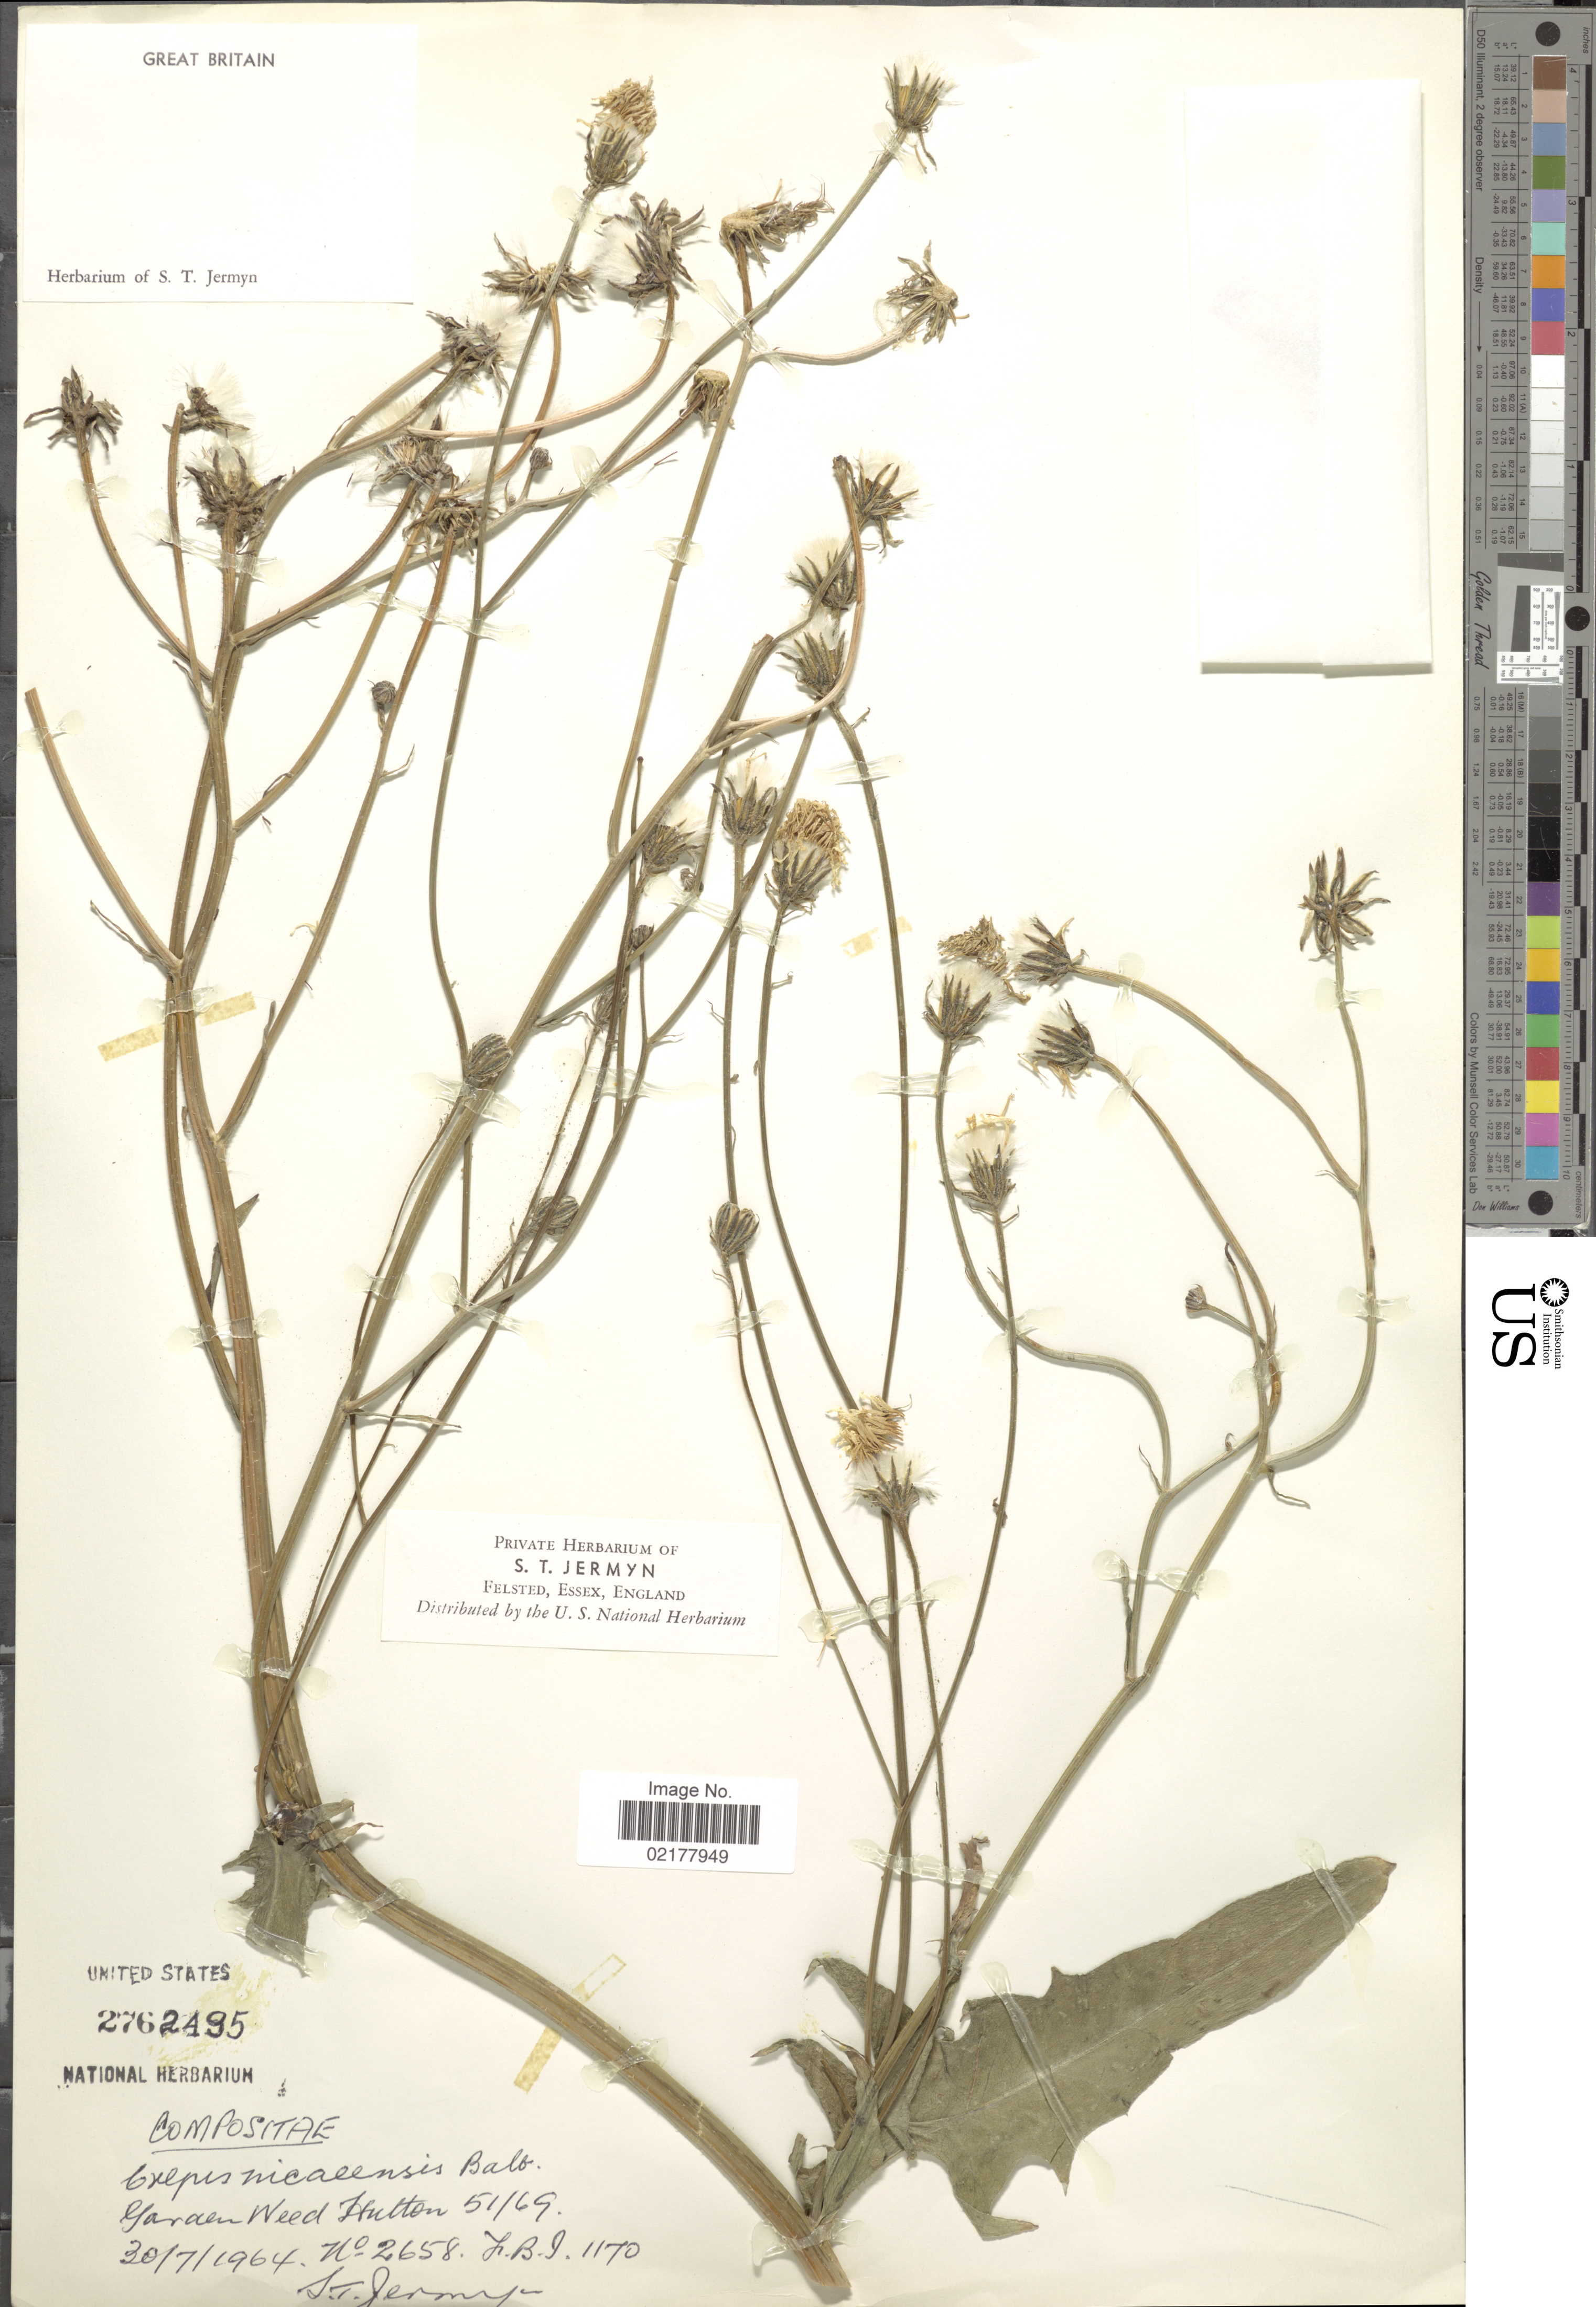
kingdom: Plantae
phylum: Tracheophyta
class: Magnoliopsida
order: Asterales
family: Asteraceae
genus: Crepis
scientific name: Crepis nicaeensis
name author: Balb.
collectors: S. Jermyn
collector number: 2658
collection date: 1964-07-30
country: United Kingdom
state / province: England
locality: Great Britain. Garden Weed Hutton 51/69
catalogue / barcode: US 2762495